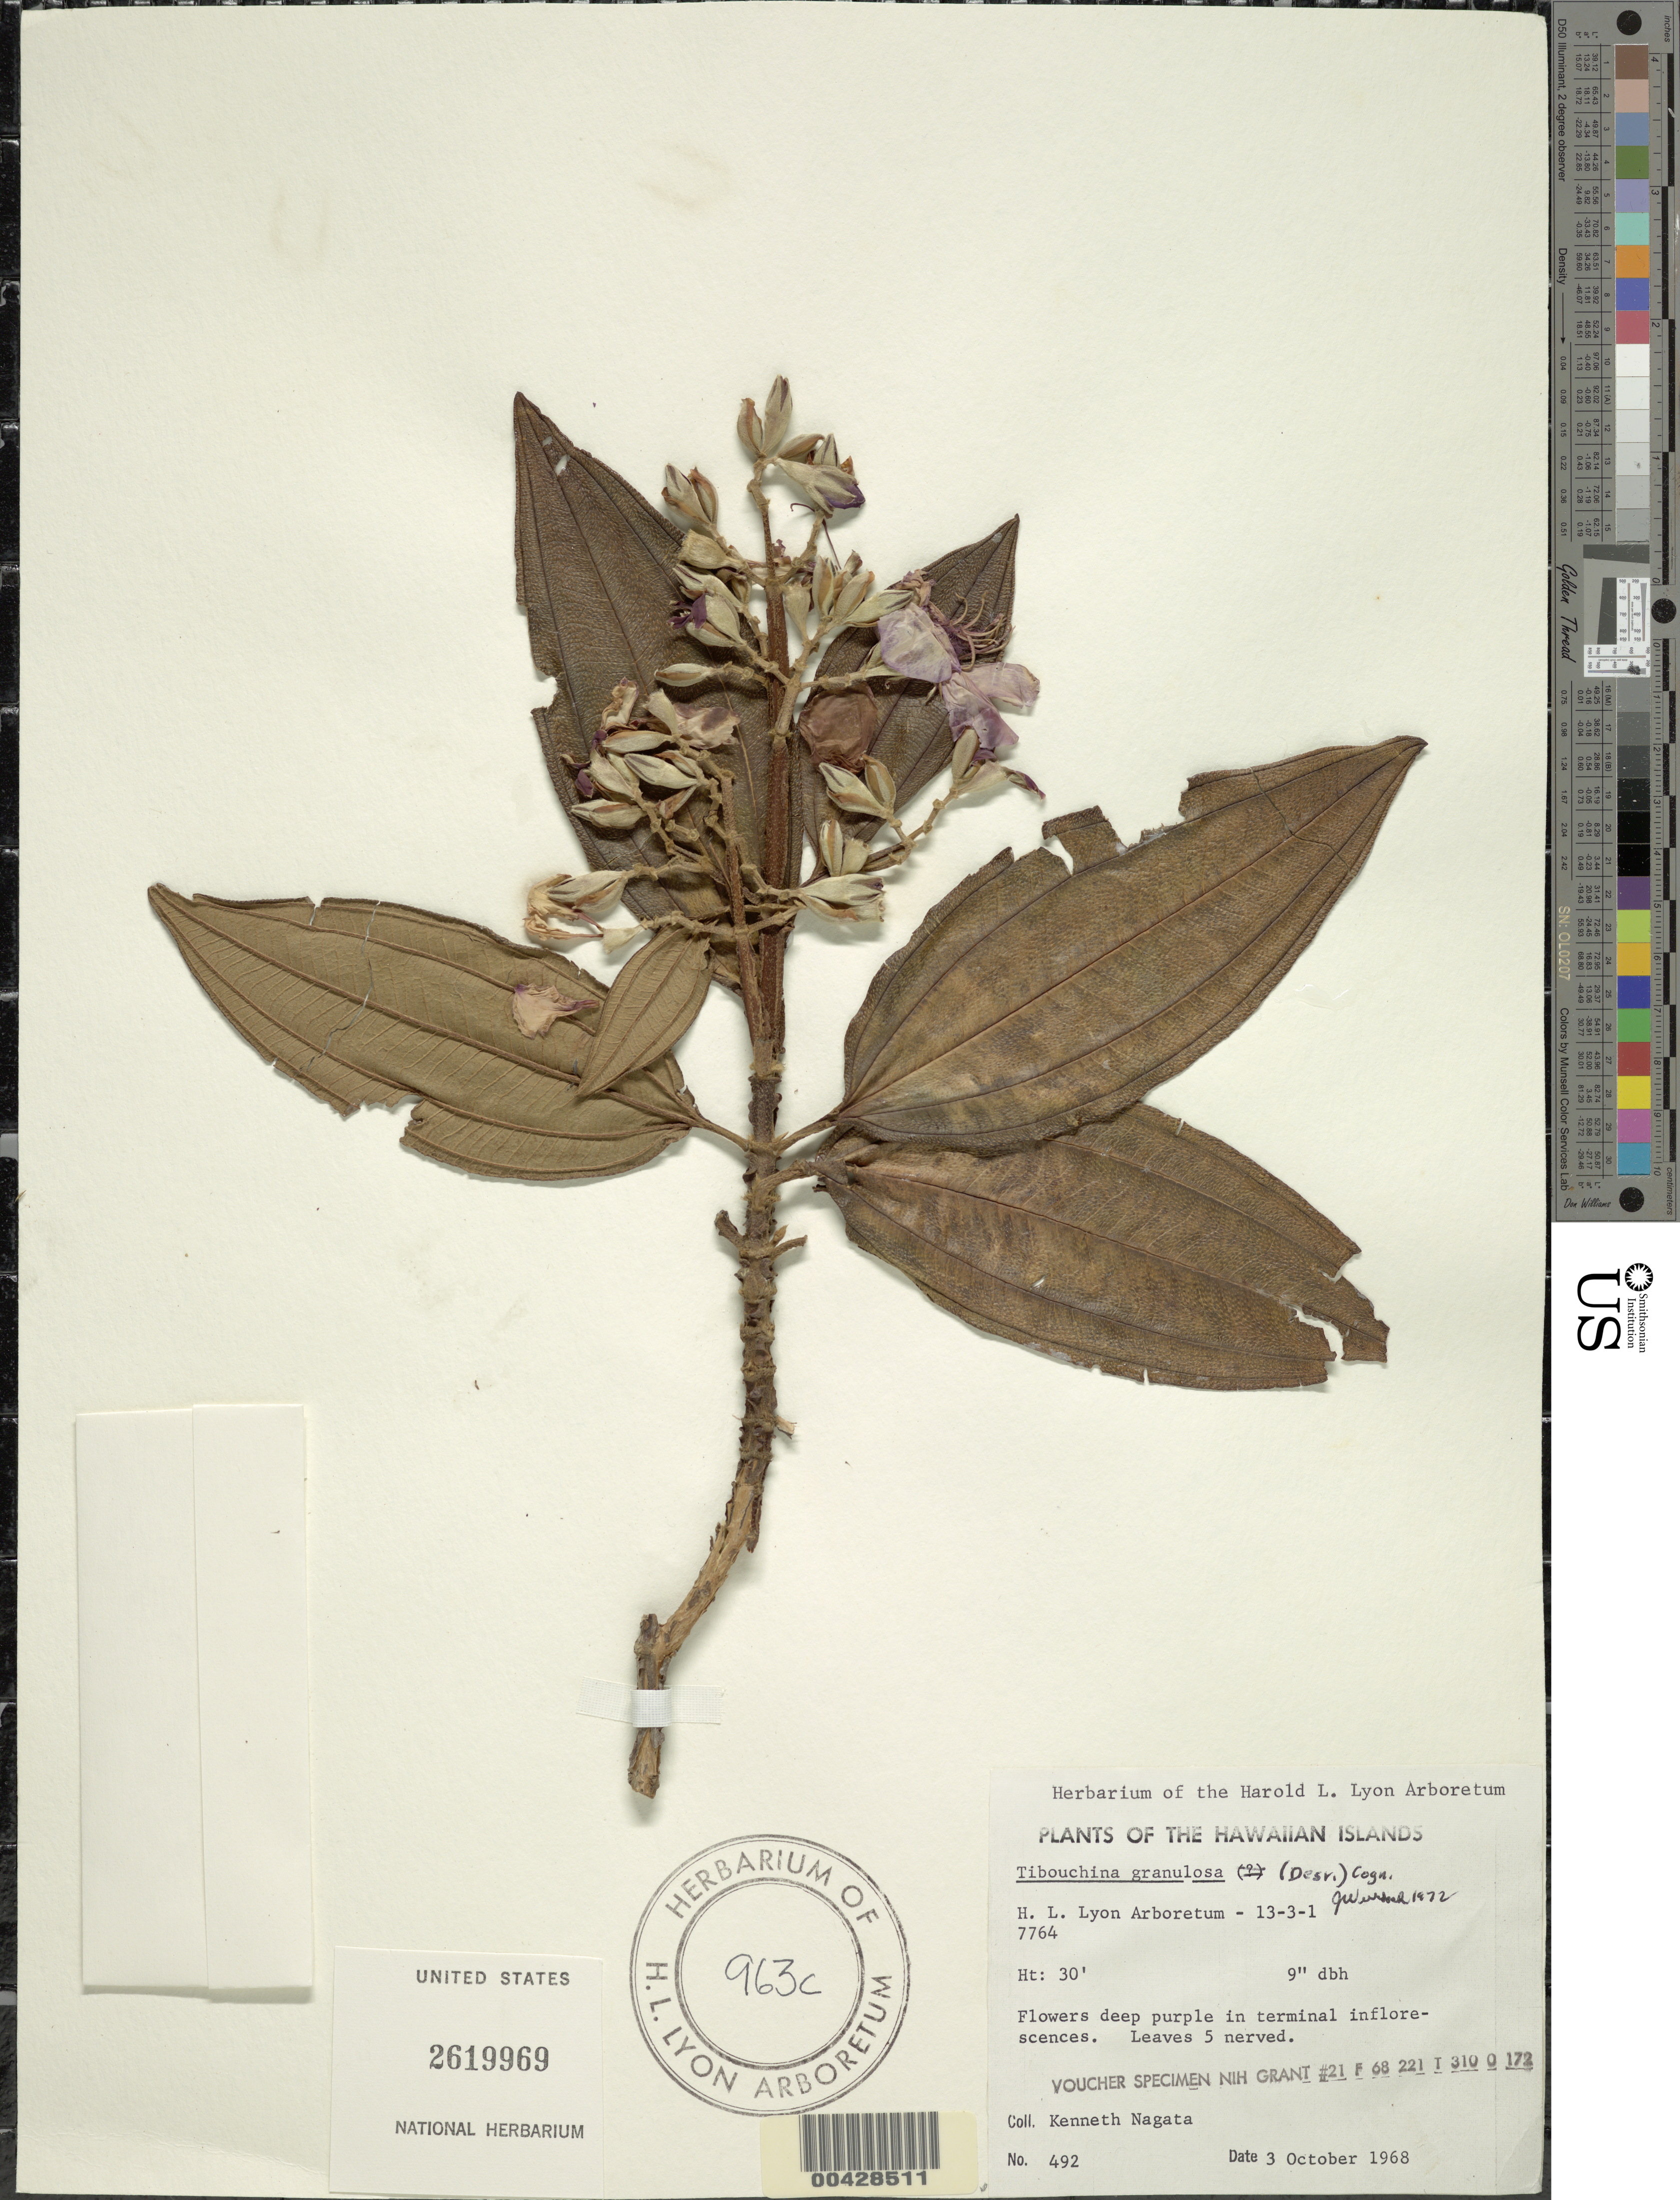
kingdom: Plantae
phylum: Tracheophyta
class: Magnoliopsida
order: Myrtales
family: Melastomataceae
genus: Pleroma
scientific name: Pleroma granulosum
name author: (Desr.) D. Don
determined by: Wagner, W. L., (BOT), Smithsonian Institution - National Museum of Natural History (UNITED STATES)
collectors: K. Nagata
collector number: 492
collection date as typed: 3 Oct 1968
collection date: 1968-10-03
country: United States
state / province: Hawaii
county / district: Hawaii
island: Hawaii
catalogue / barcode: US 2619969